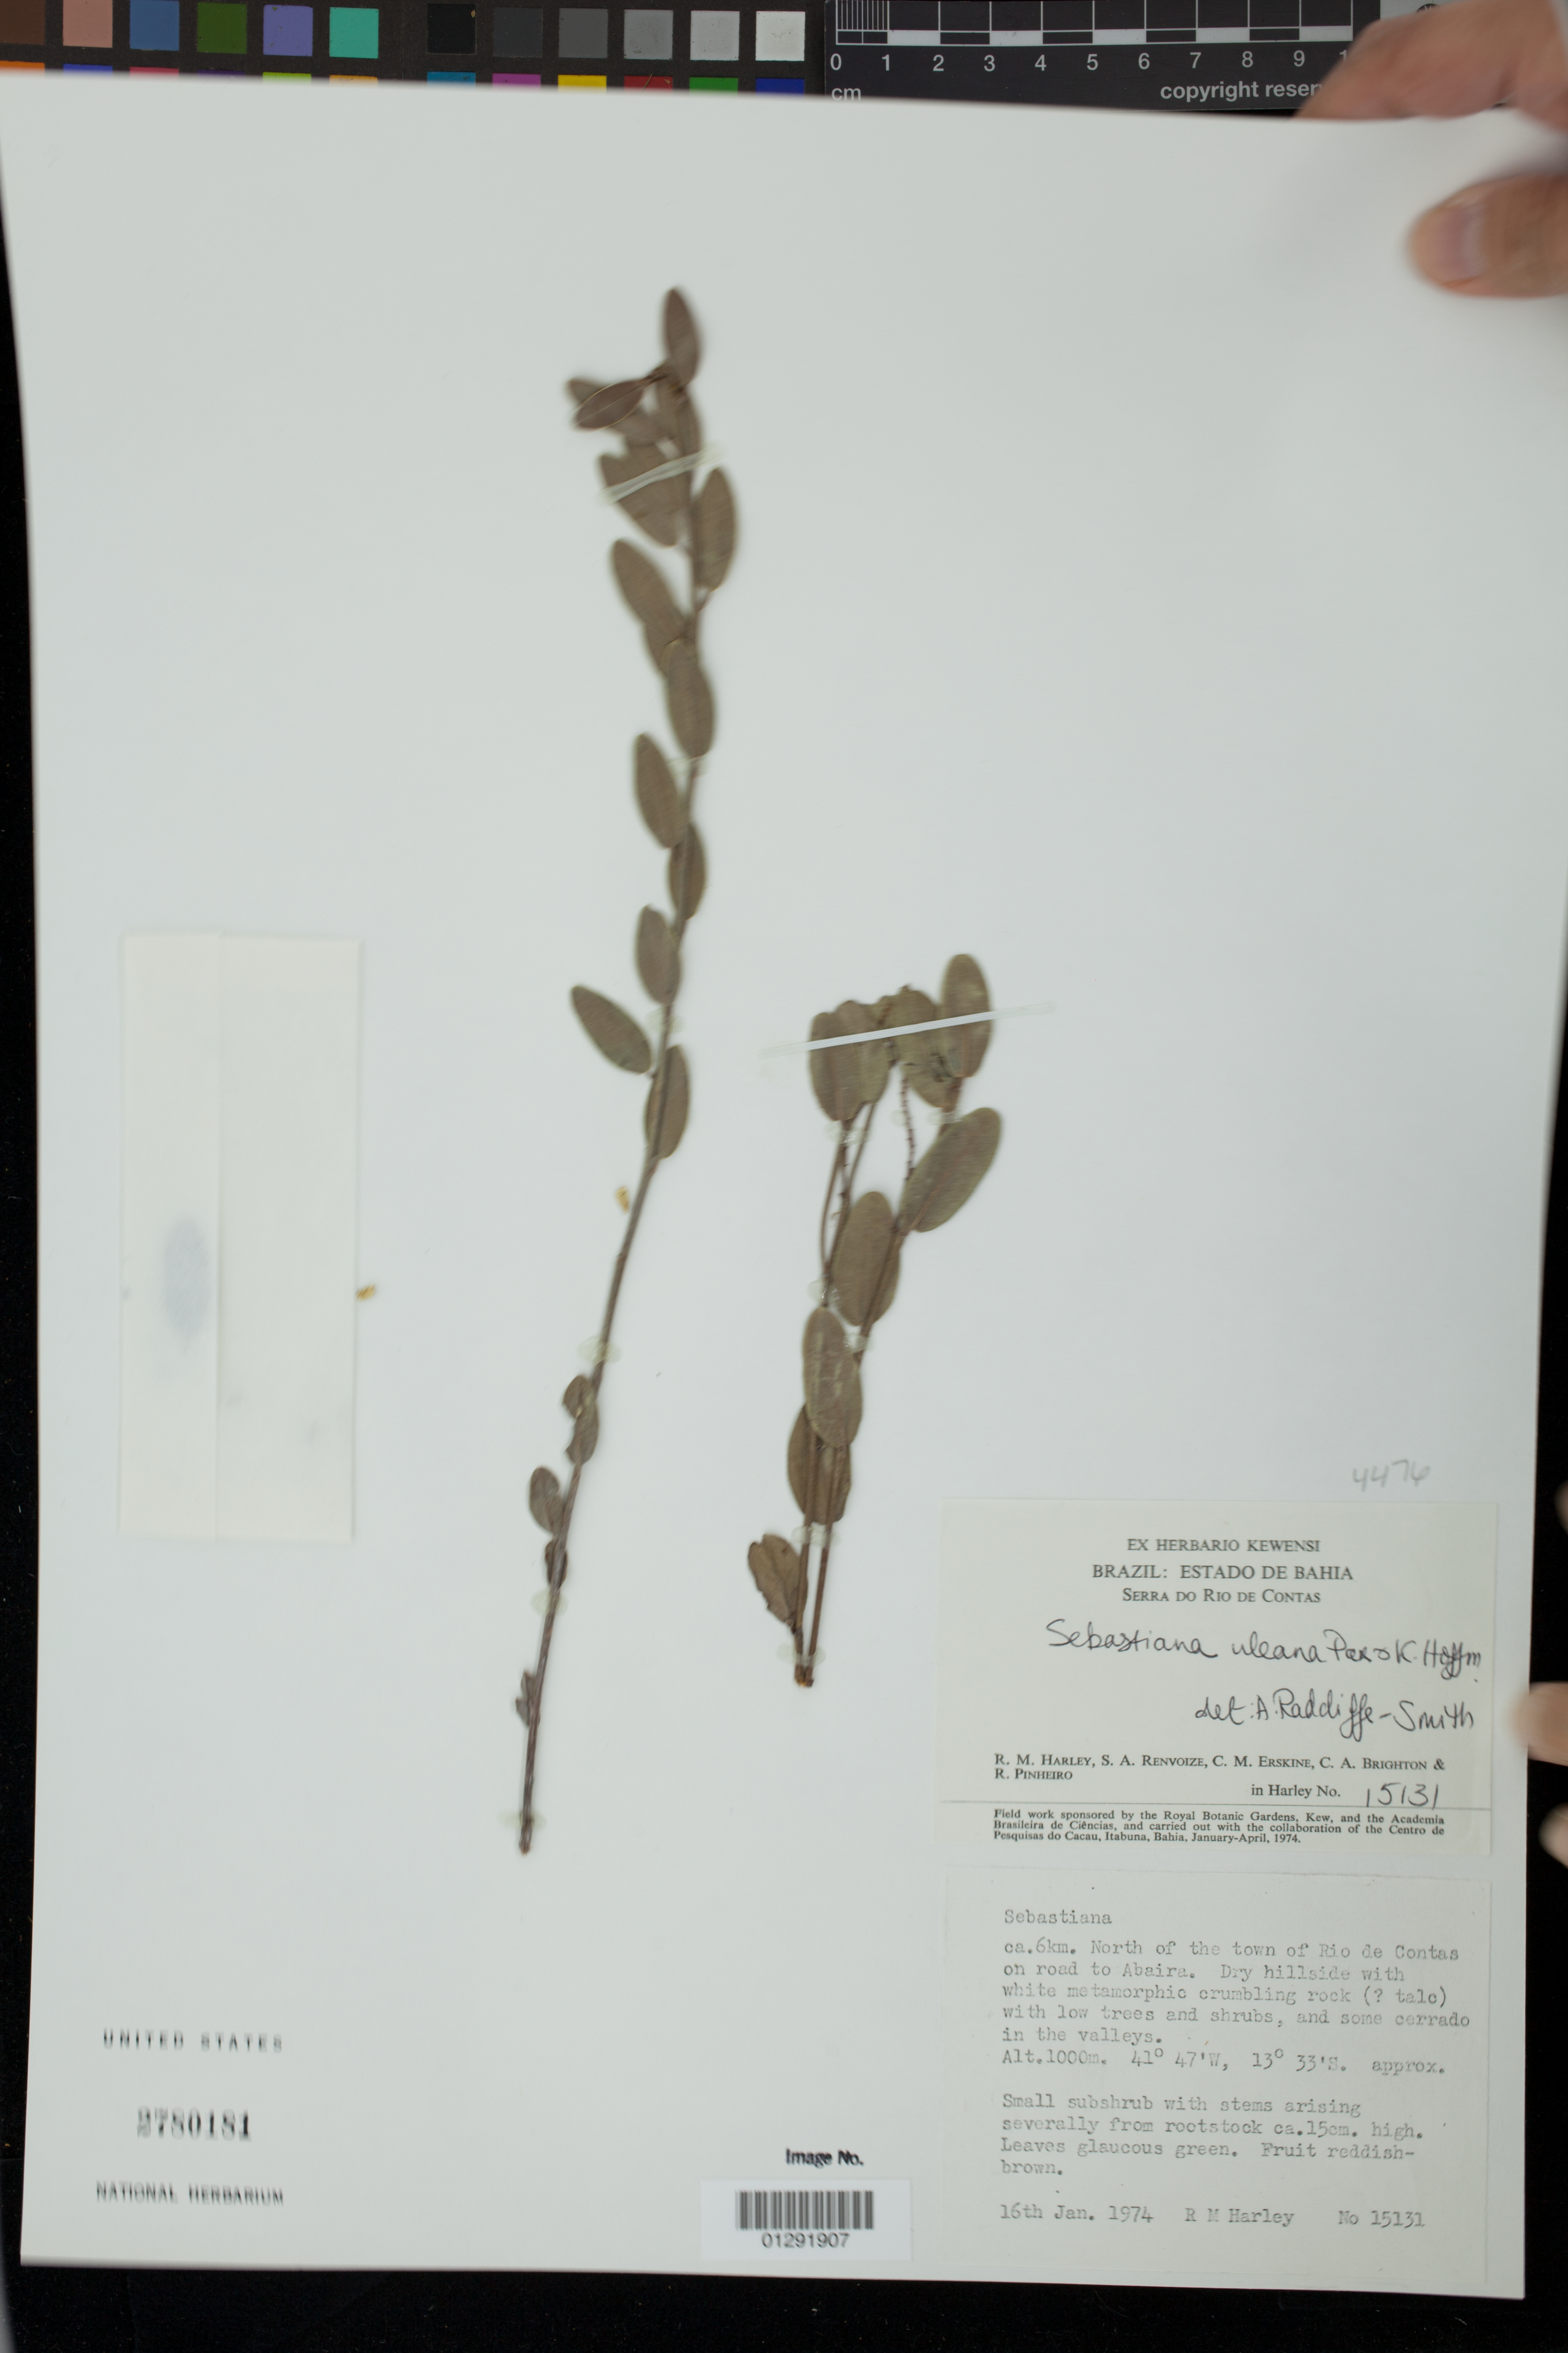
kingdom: Plantae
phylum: Tracheophyta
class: Magnoliopsida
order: Malpighiales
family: Euphorbiaceae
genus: Sebastiania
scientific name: Sebastiania uleana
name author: Pax & K. Hoffm.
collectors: R. M. Harley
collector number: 15131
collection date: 1974-01-16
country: Brazil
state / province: Bahia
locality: Serra do Rio de Contas: ca. 6km. North of the town of Rio de Contas on road to Abaira.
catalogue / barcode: US 2780181